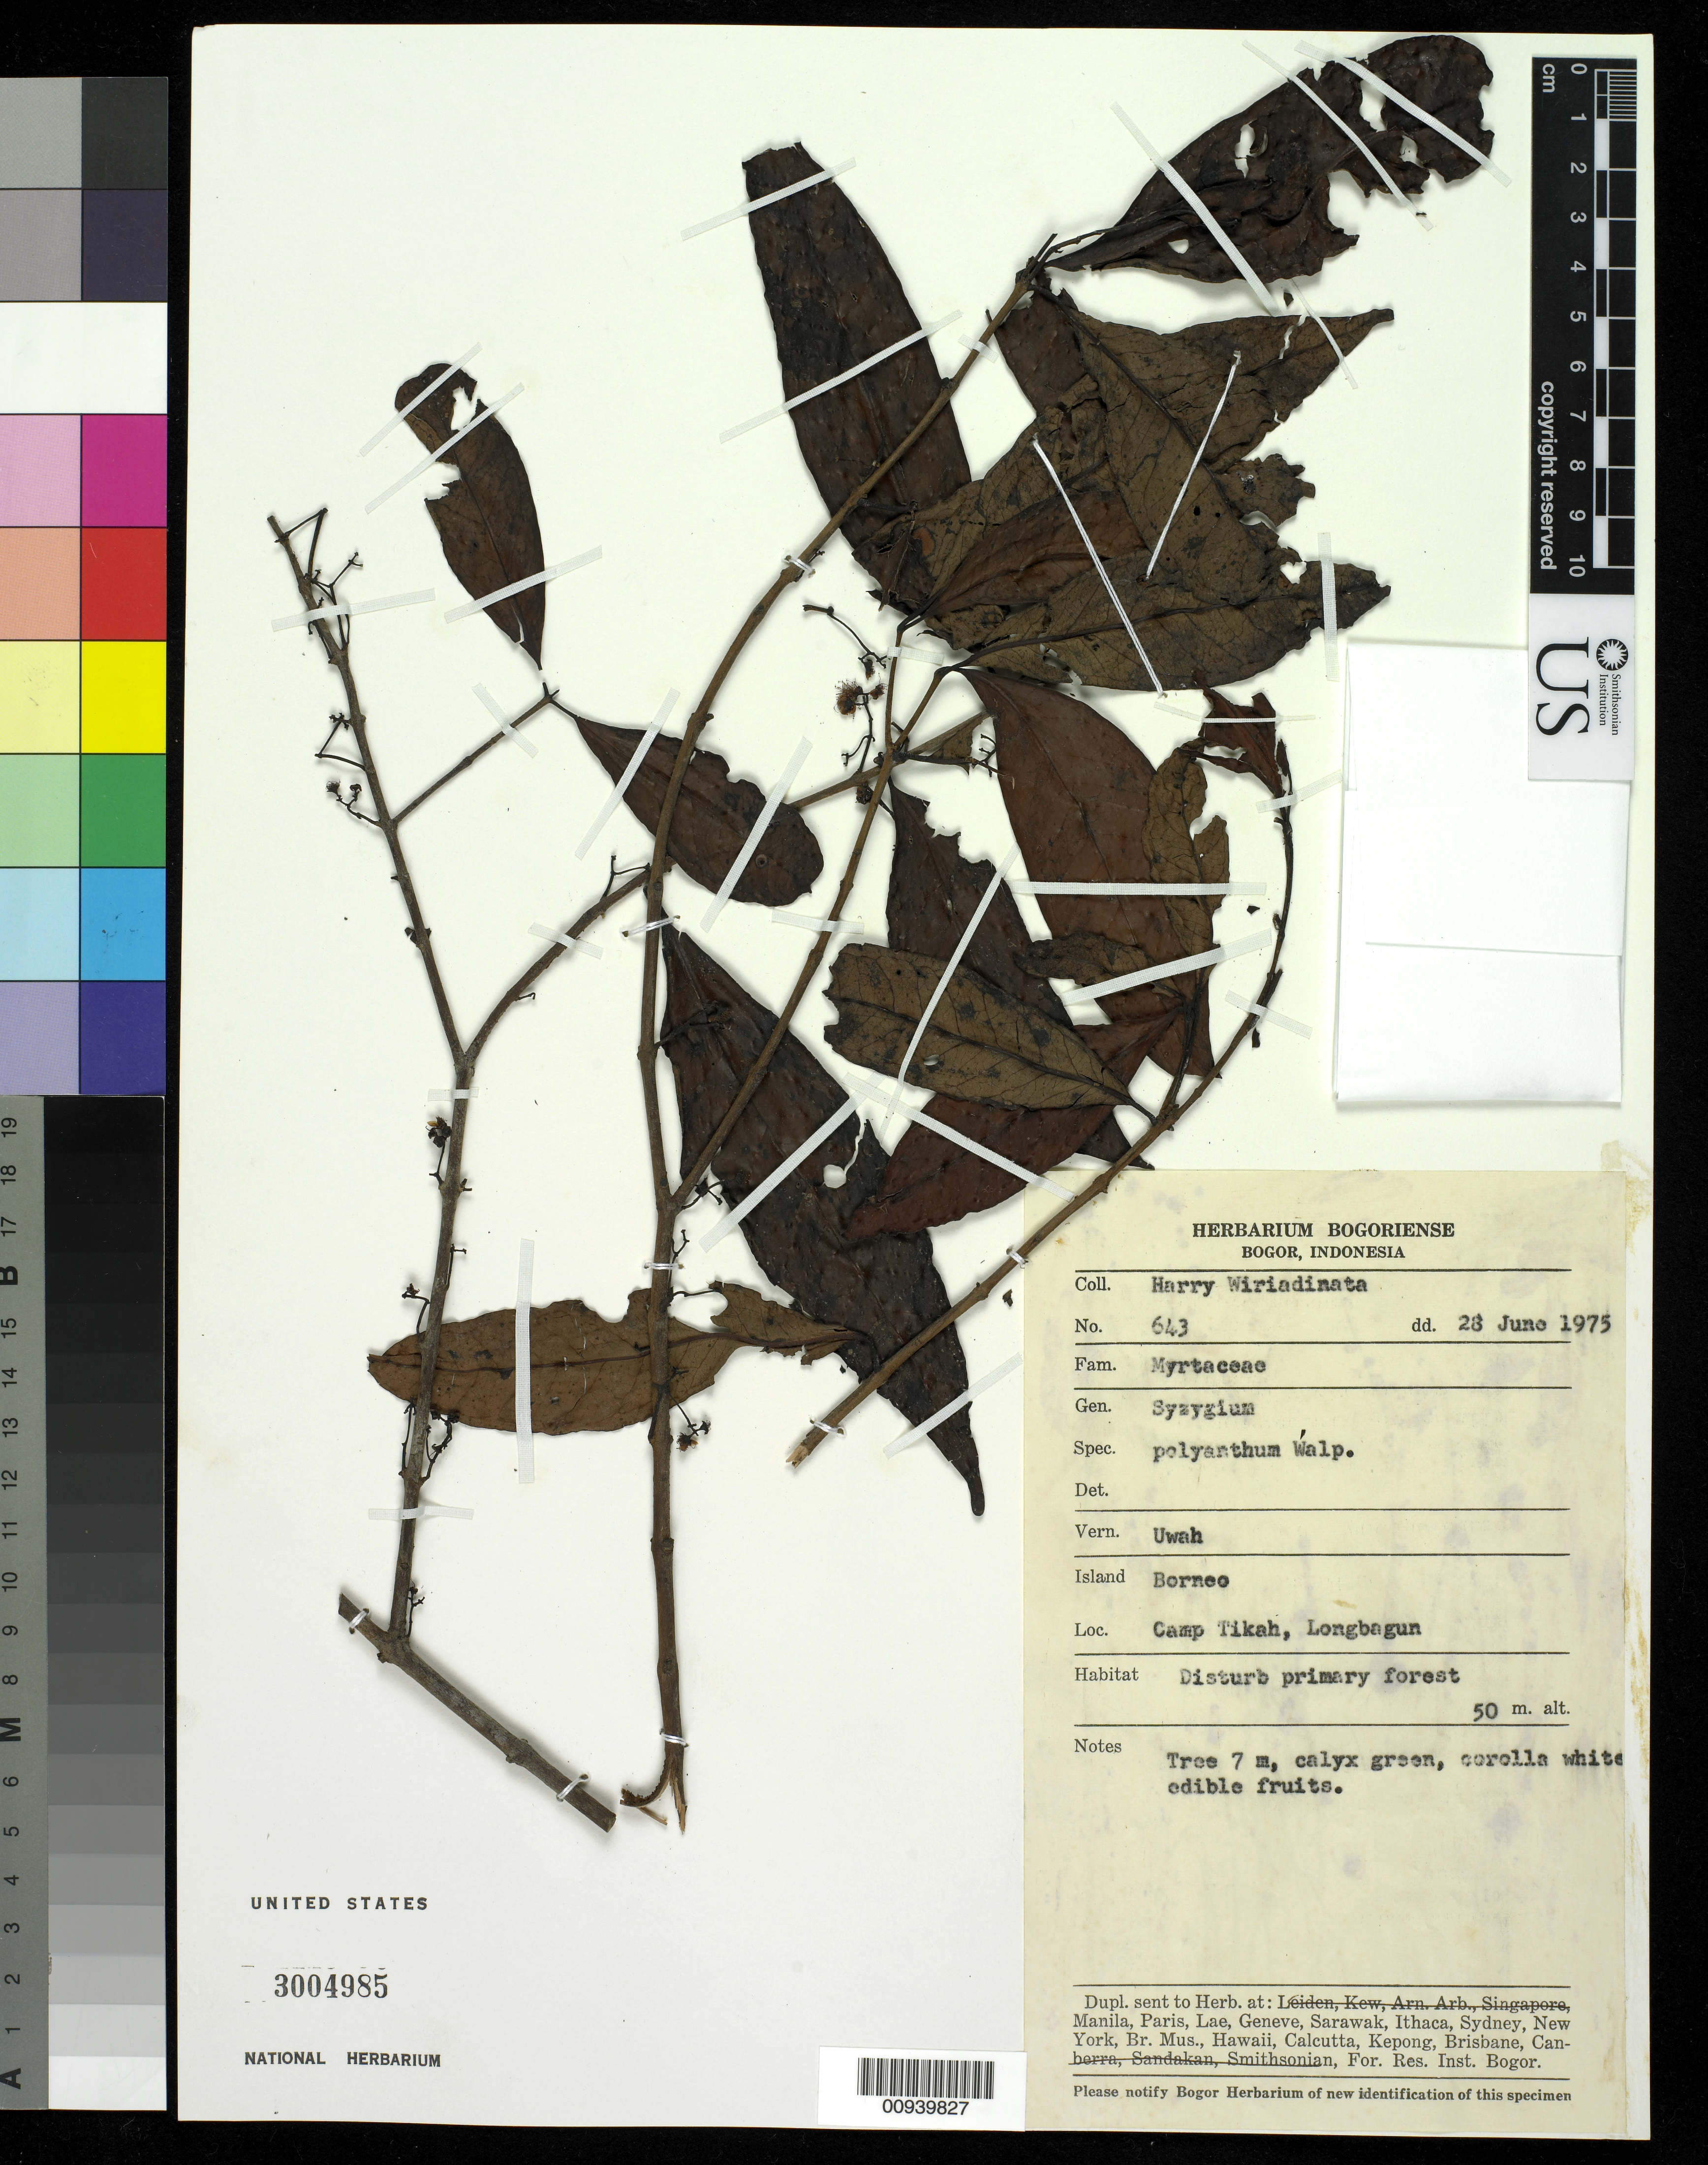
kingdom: Plantae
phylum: Tracheophyta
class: Magnoliopsida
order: Myrtales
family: Myrtaceae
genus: Syzygium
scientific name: Syzygium polyanthum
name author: (Wight) Walp.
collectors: H. Wiriadinata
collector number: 643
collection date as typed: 28 Jun 1975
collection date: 1975-06-28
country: Indonesia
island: Borneo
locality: Camp Tikah, Longbagun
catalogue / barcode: US 3004985